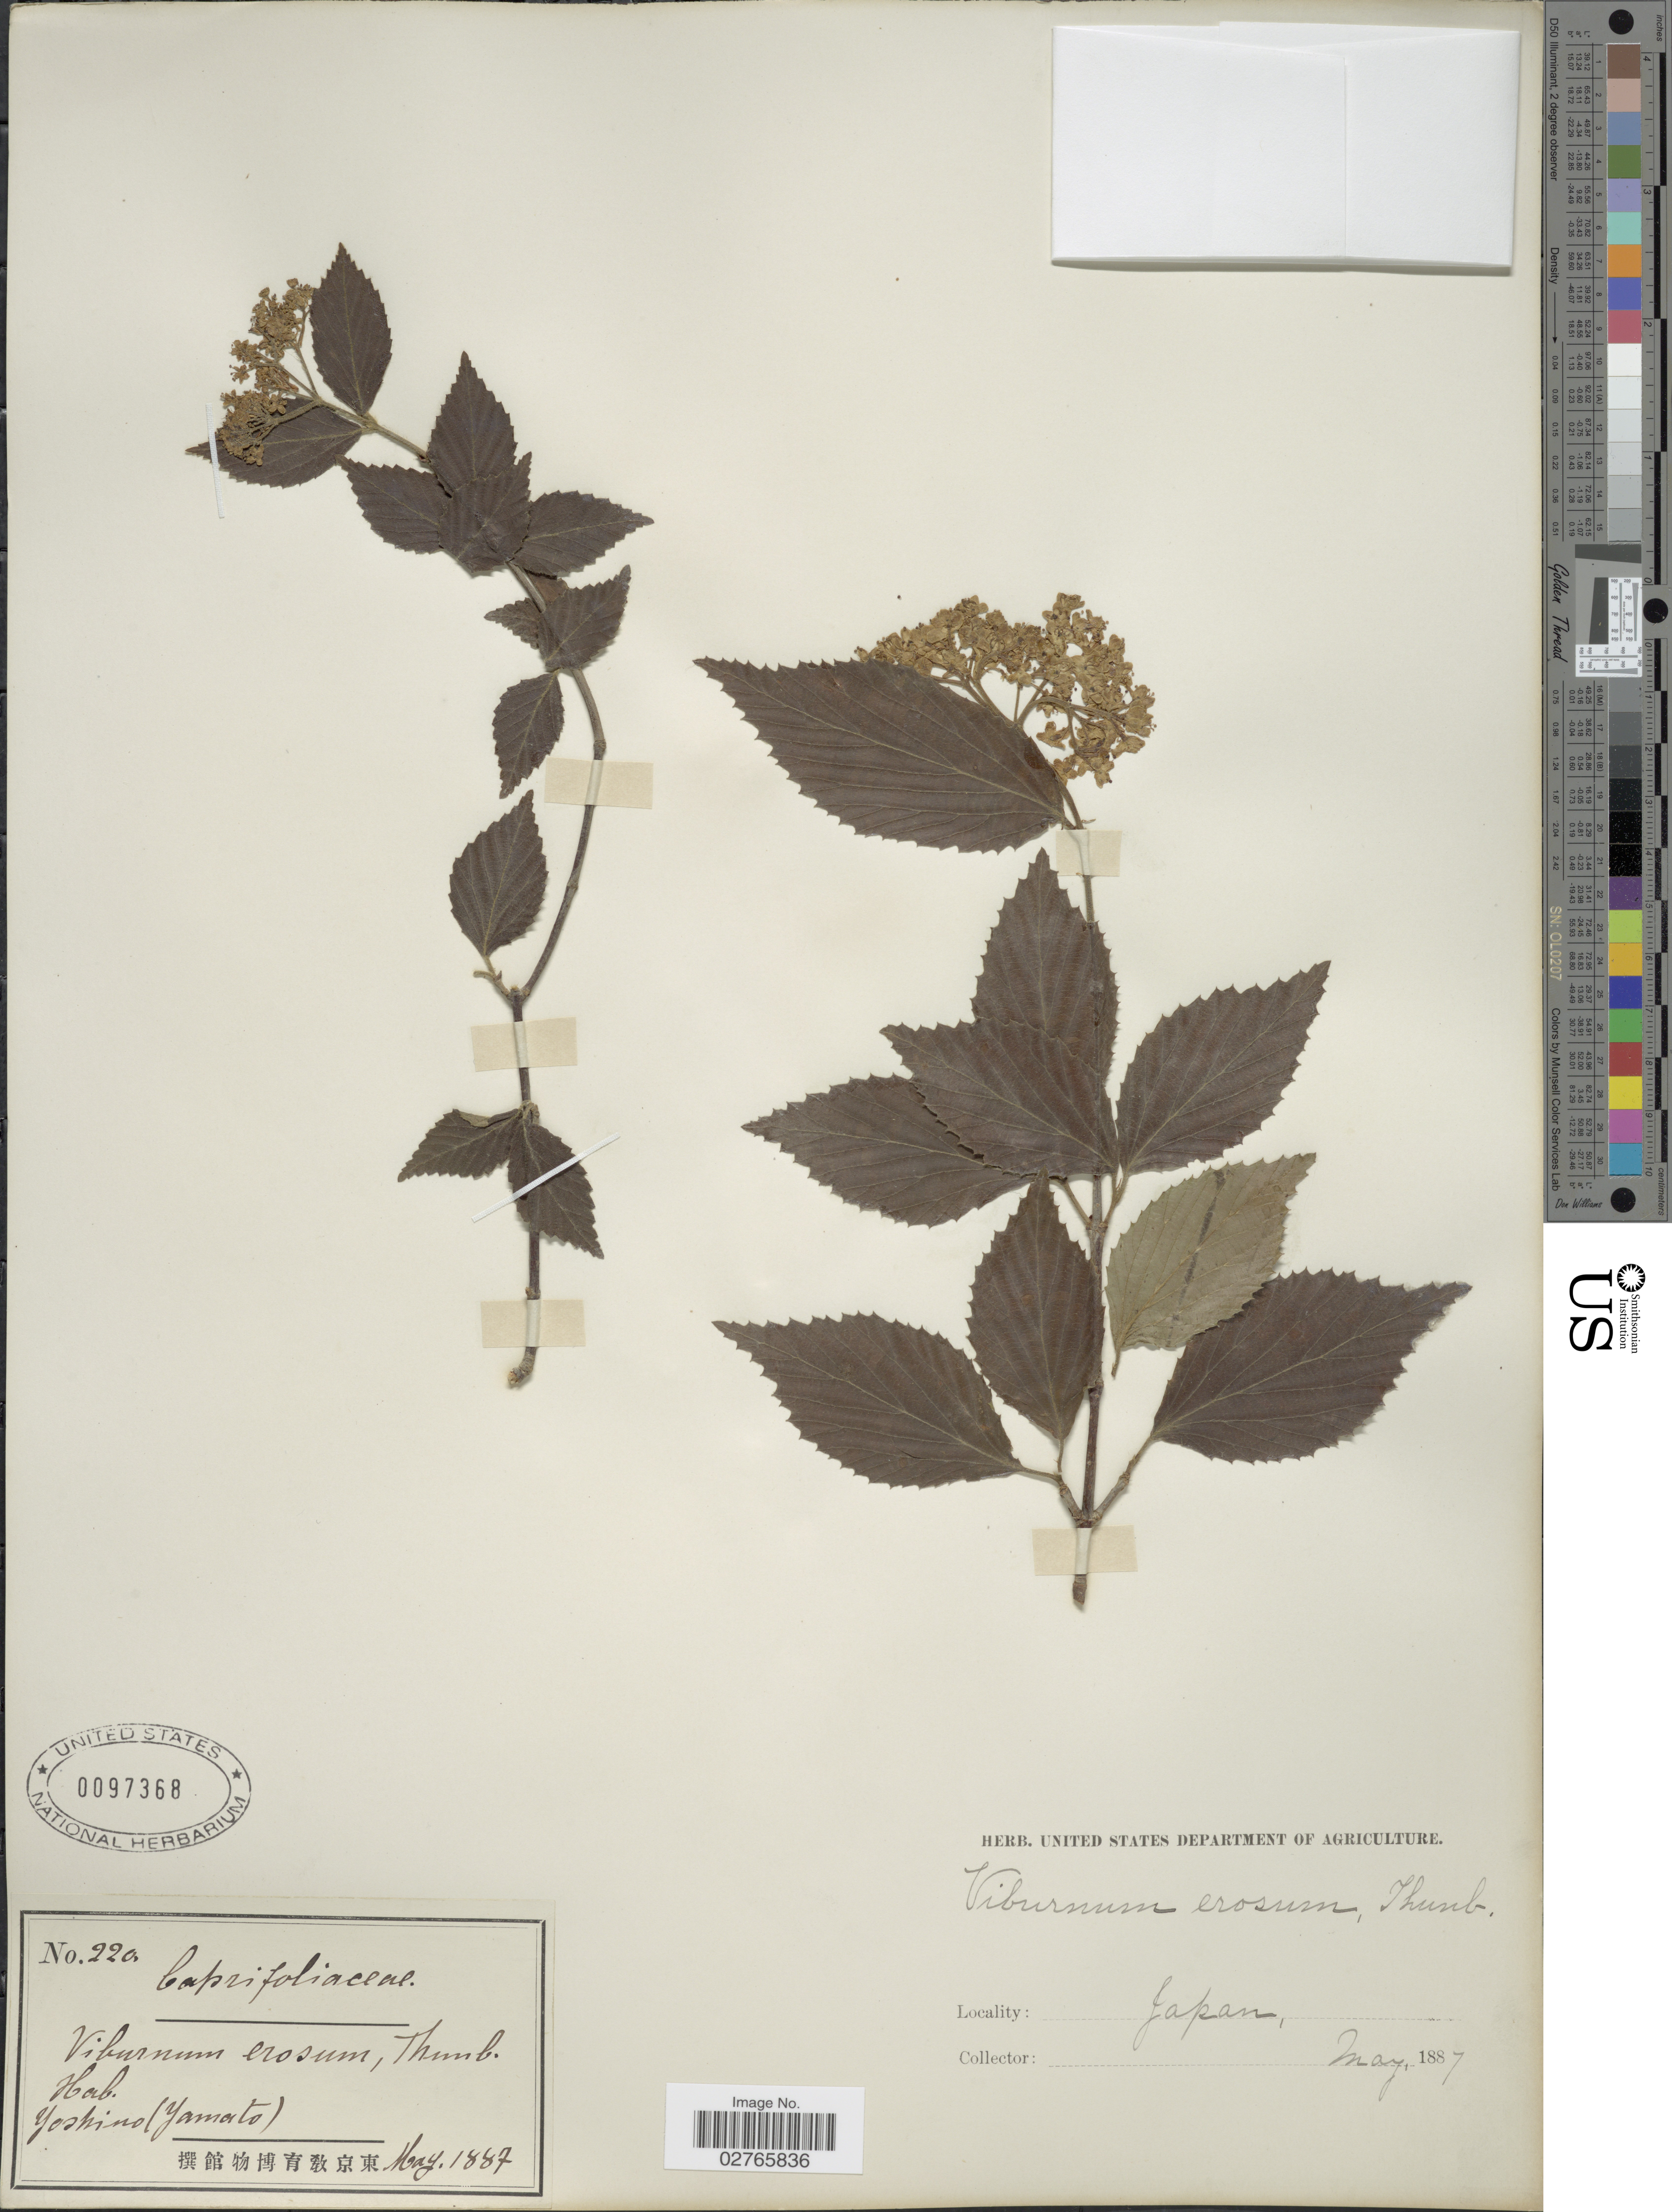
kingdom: Plantae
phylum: Tracheophyta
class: Magnoliopsida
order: Dipsacales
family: Viburnaceae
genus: Viburnum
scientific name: Viburnum erosum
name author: Thunb.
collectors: ex herb. U. S. Department of Agriculture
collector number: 220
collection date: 1887-05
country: Japan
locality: Yoshino. (Yamato).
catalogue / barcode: US 97368